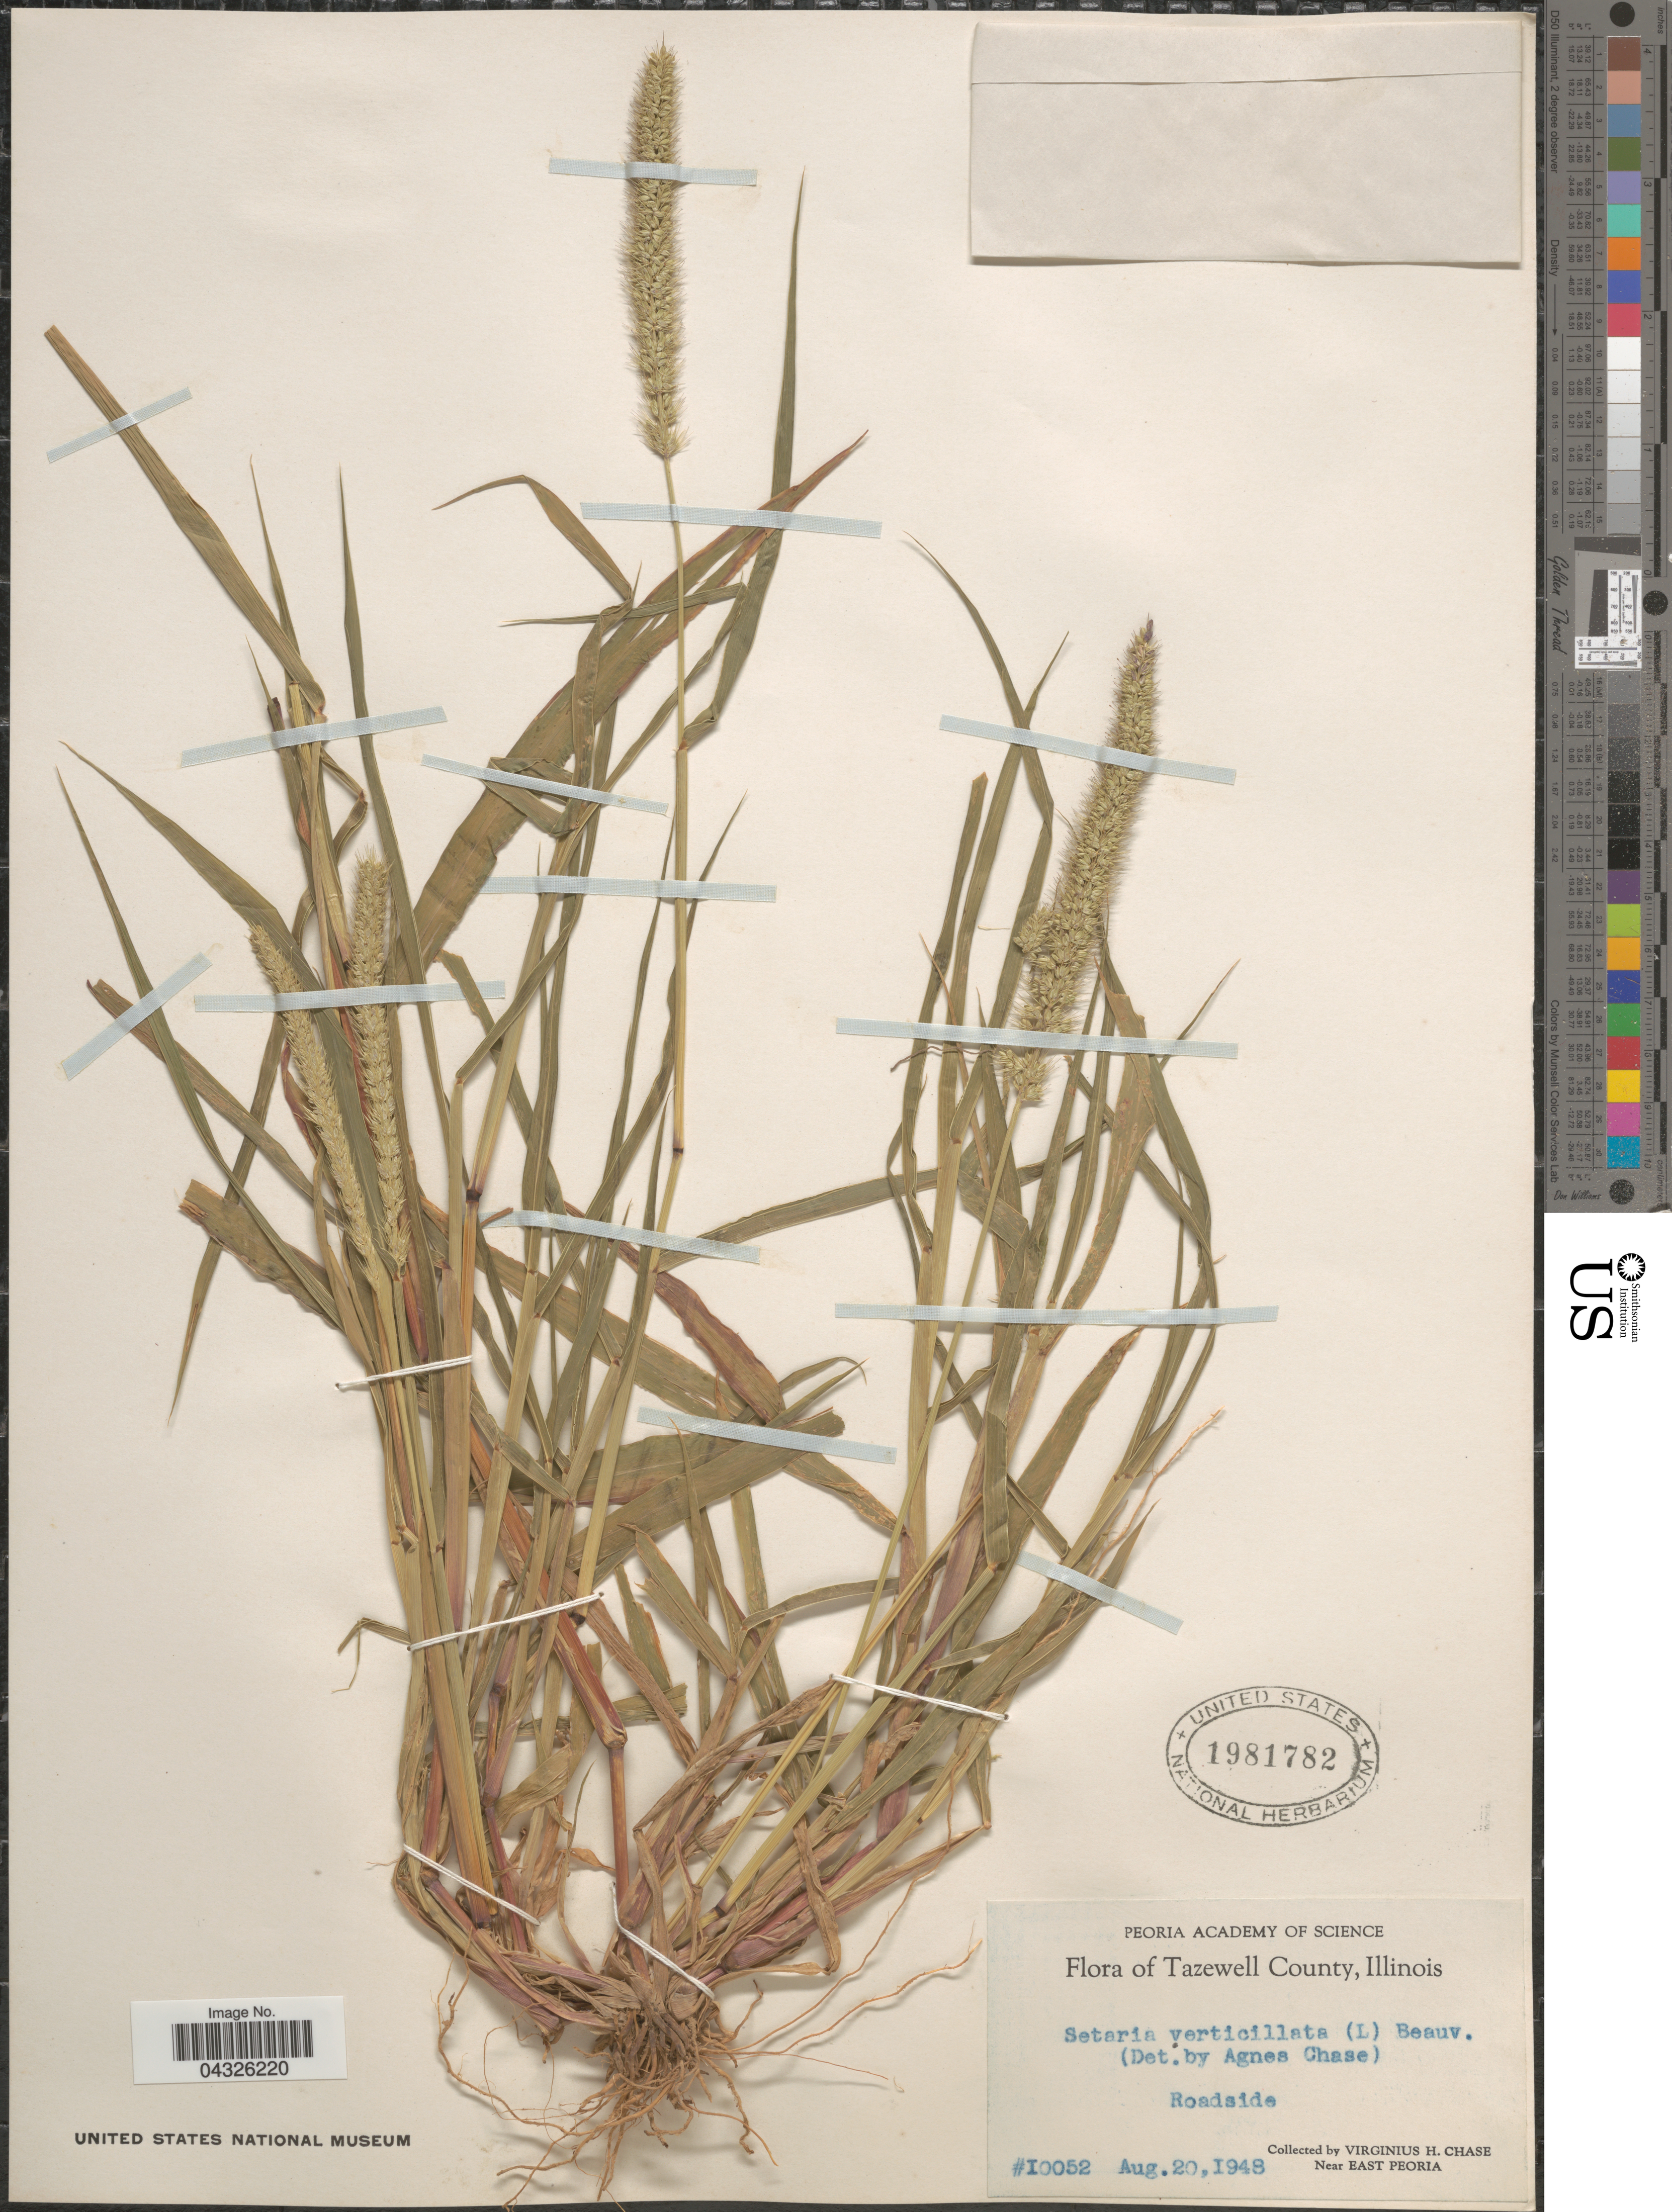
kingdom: Plantae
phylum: Tracheophyta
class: Liliopsida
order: Poales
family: Poaceae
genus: Setaria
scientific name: Setaria verticillata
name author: (L.) P. Beauv.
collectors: V. H. Chase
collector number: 10052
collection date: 1948-08-20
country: United States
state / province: Illinois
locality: Tazewell County. Roadside. Near East Peoria.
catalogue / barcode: US 1981782